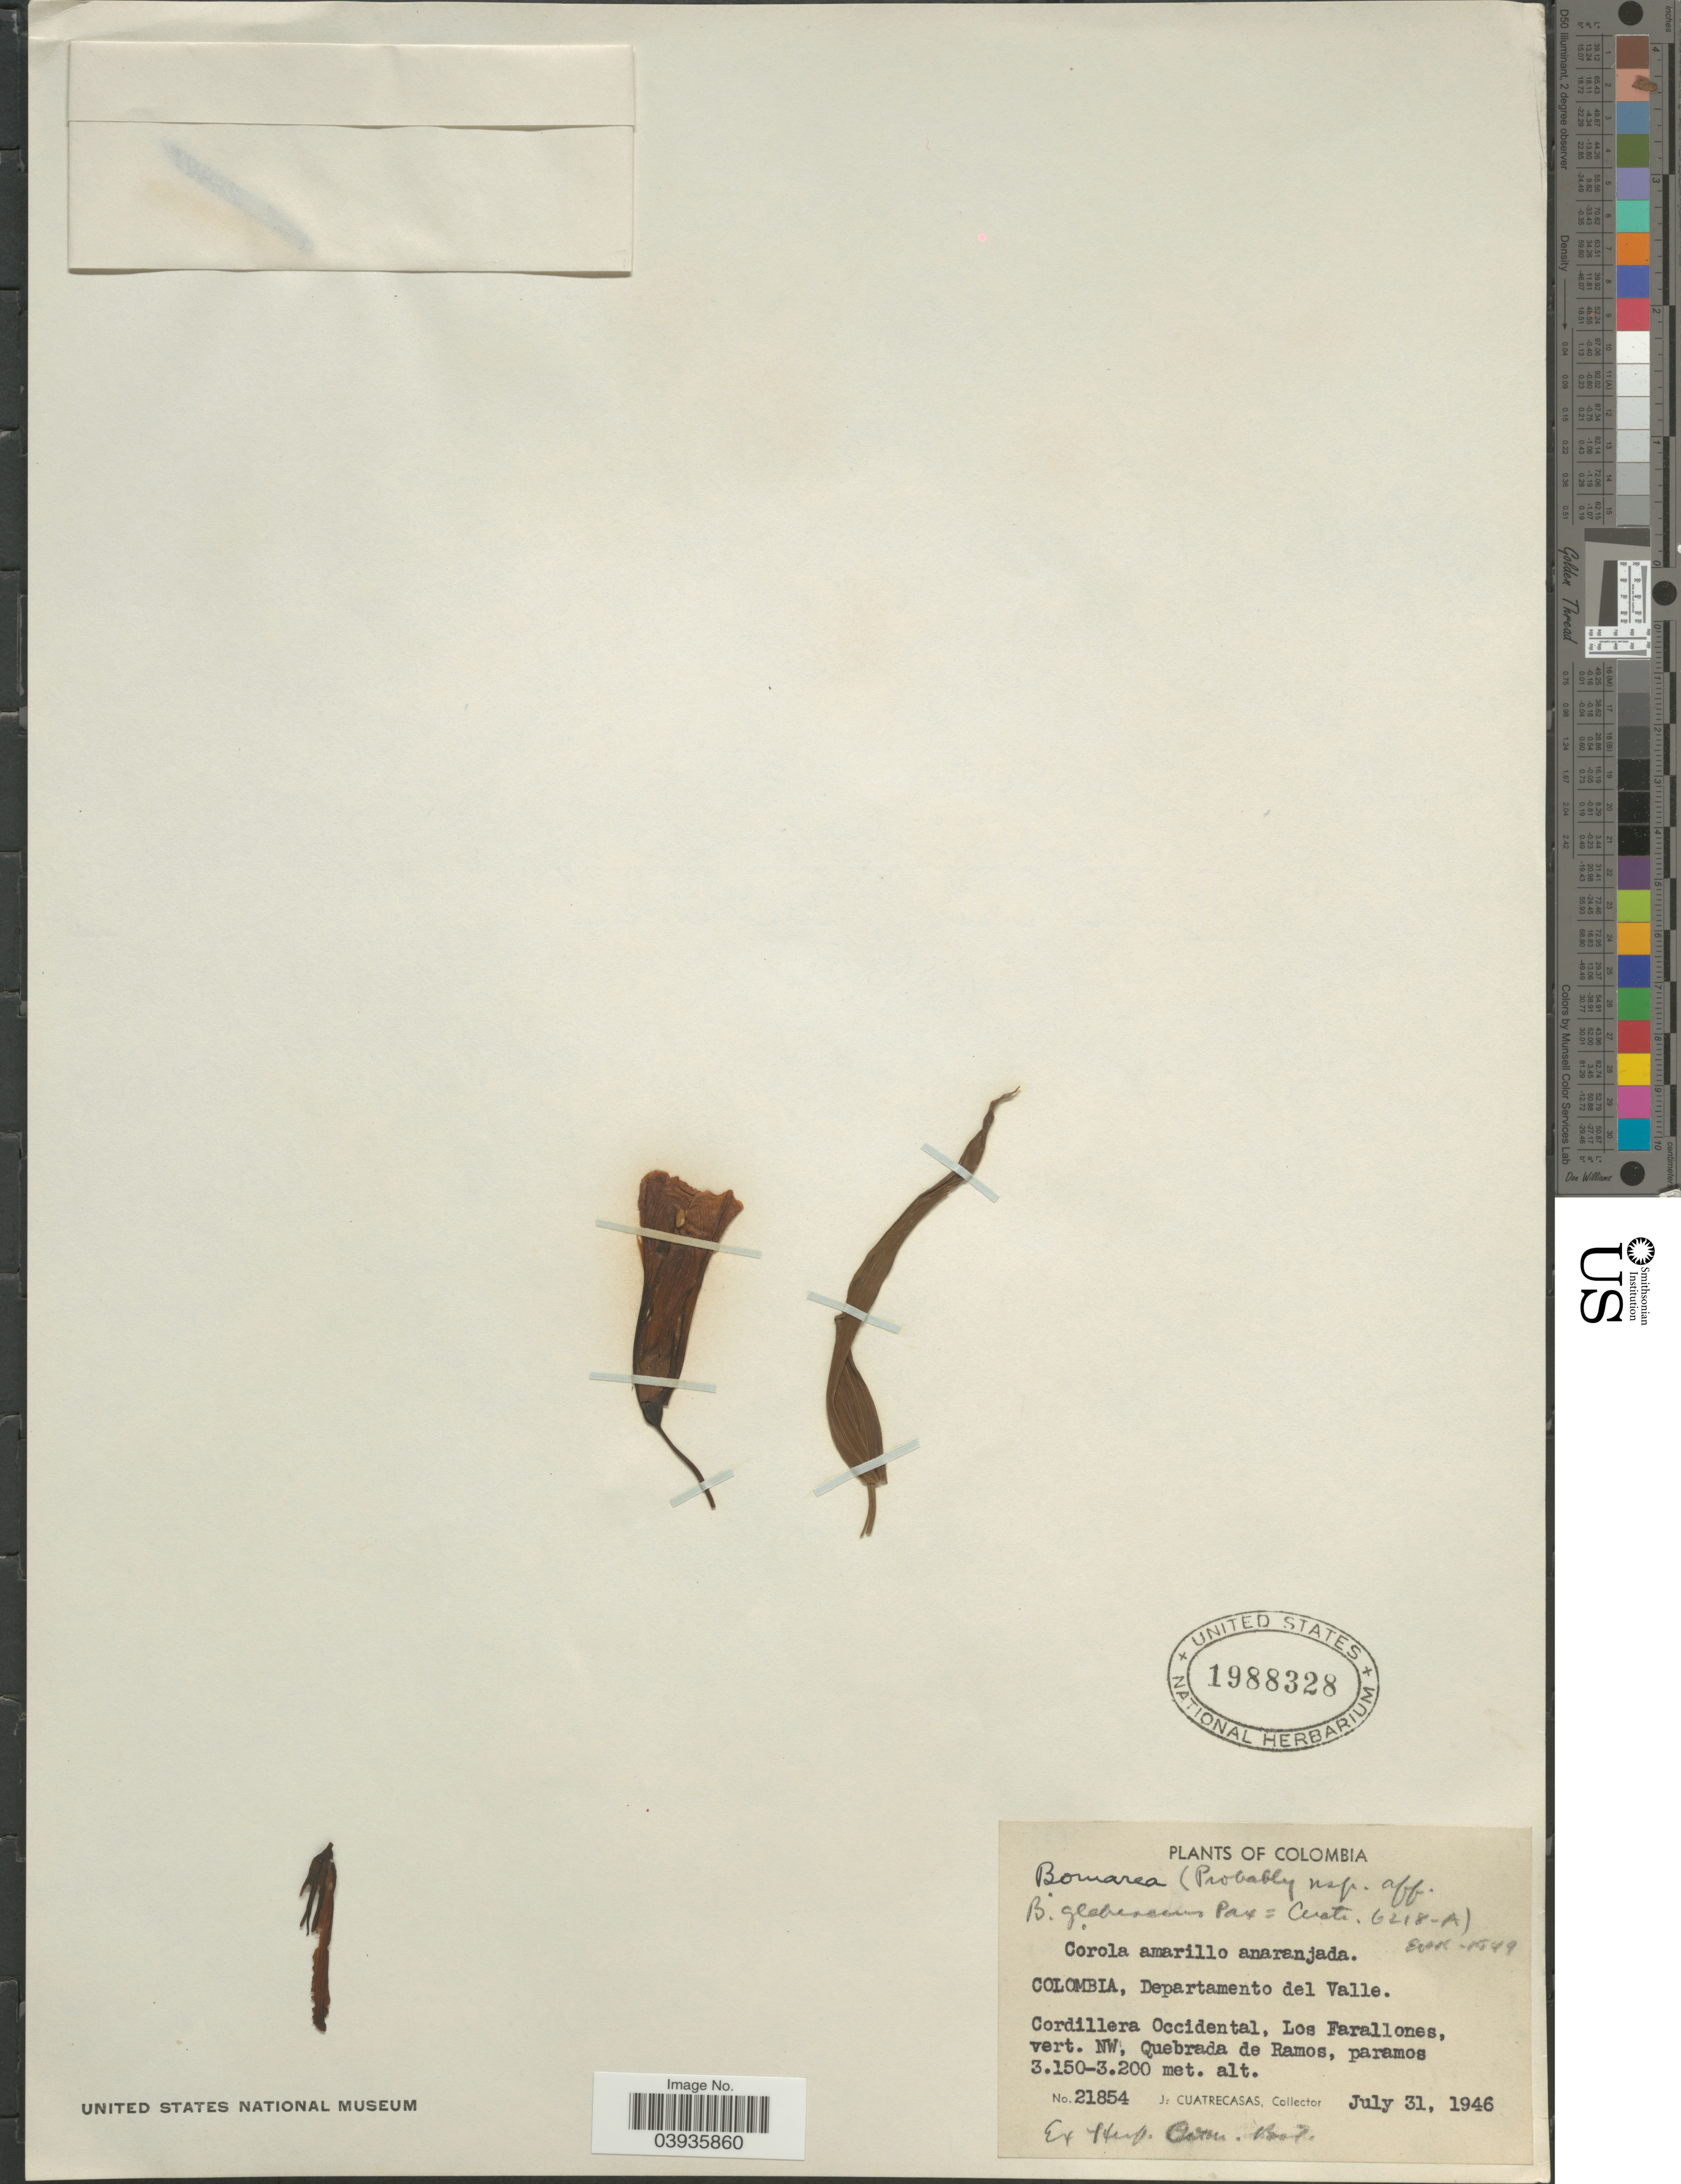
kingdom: Plantae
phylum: Tracheophyta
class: Liliopsida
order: Liliales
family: Alstroemeriaceae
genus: Bomarea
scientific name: Bomarea glaberrima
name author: Pax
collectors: J. Cuatrecasas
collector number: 21854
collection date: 1946-07-31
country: Colombia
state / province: Valle del Cauca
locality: Departamento del Valle. Cordillera Occidental, Los Farallones, vert. NW, Quebrada de Ramos.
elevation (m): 3150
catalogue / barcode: US 1988328